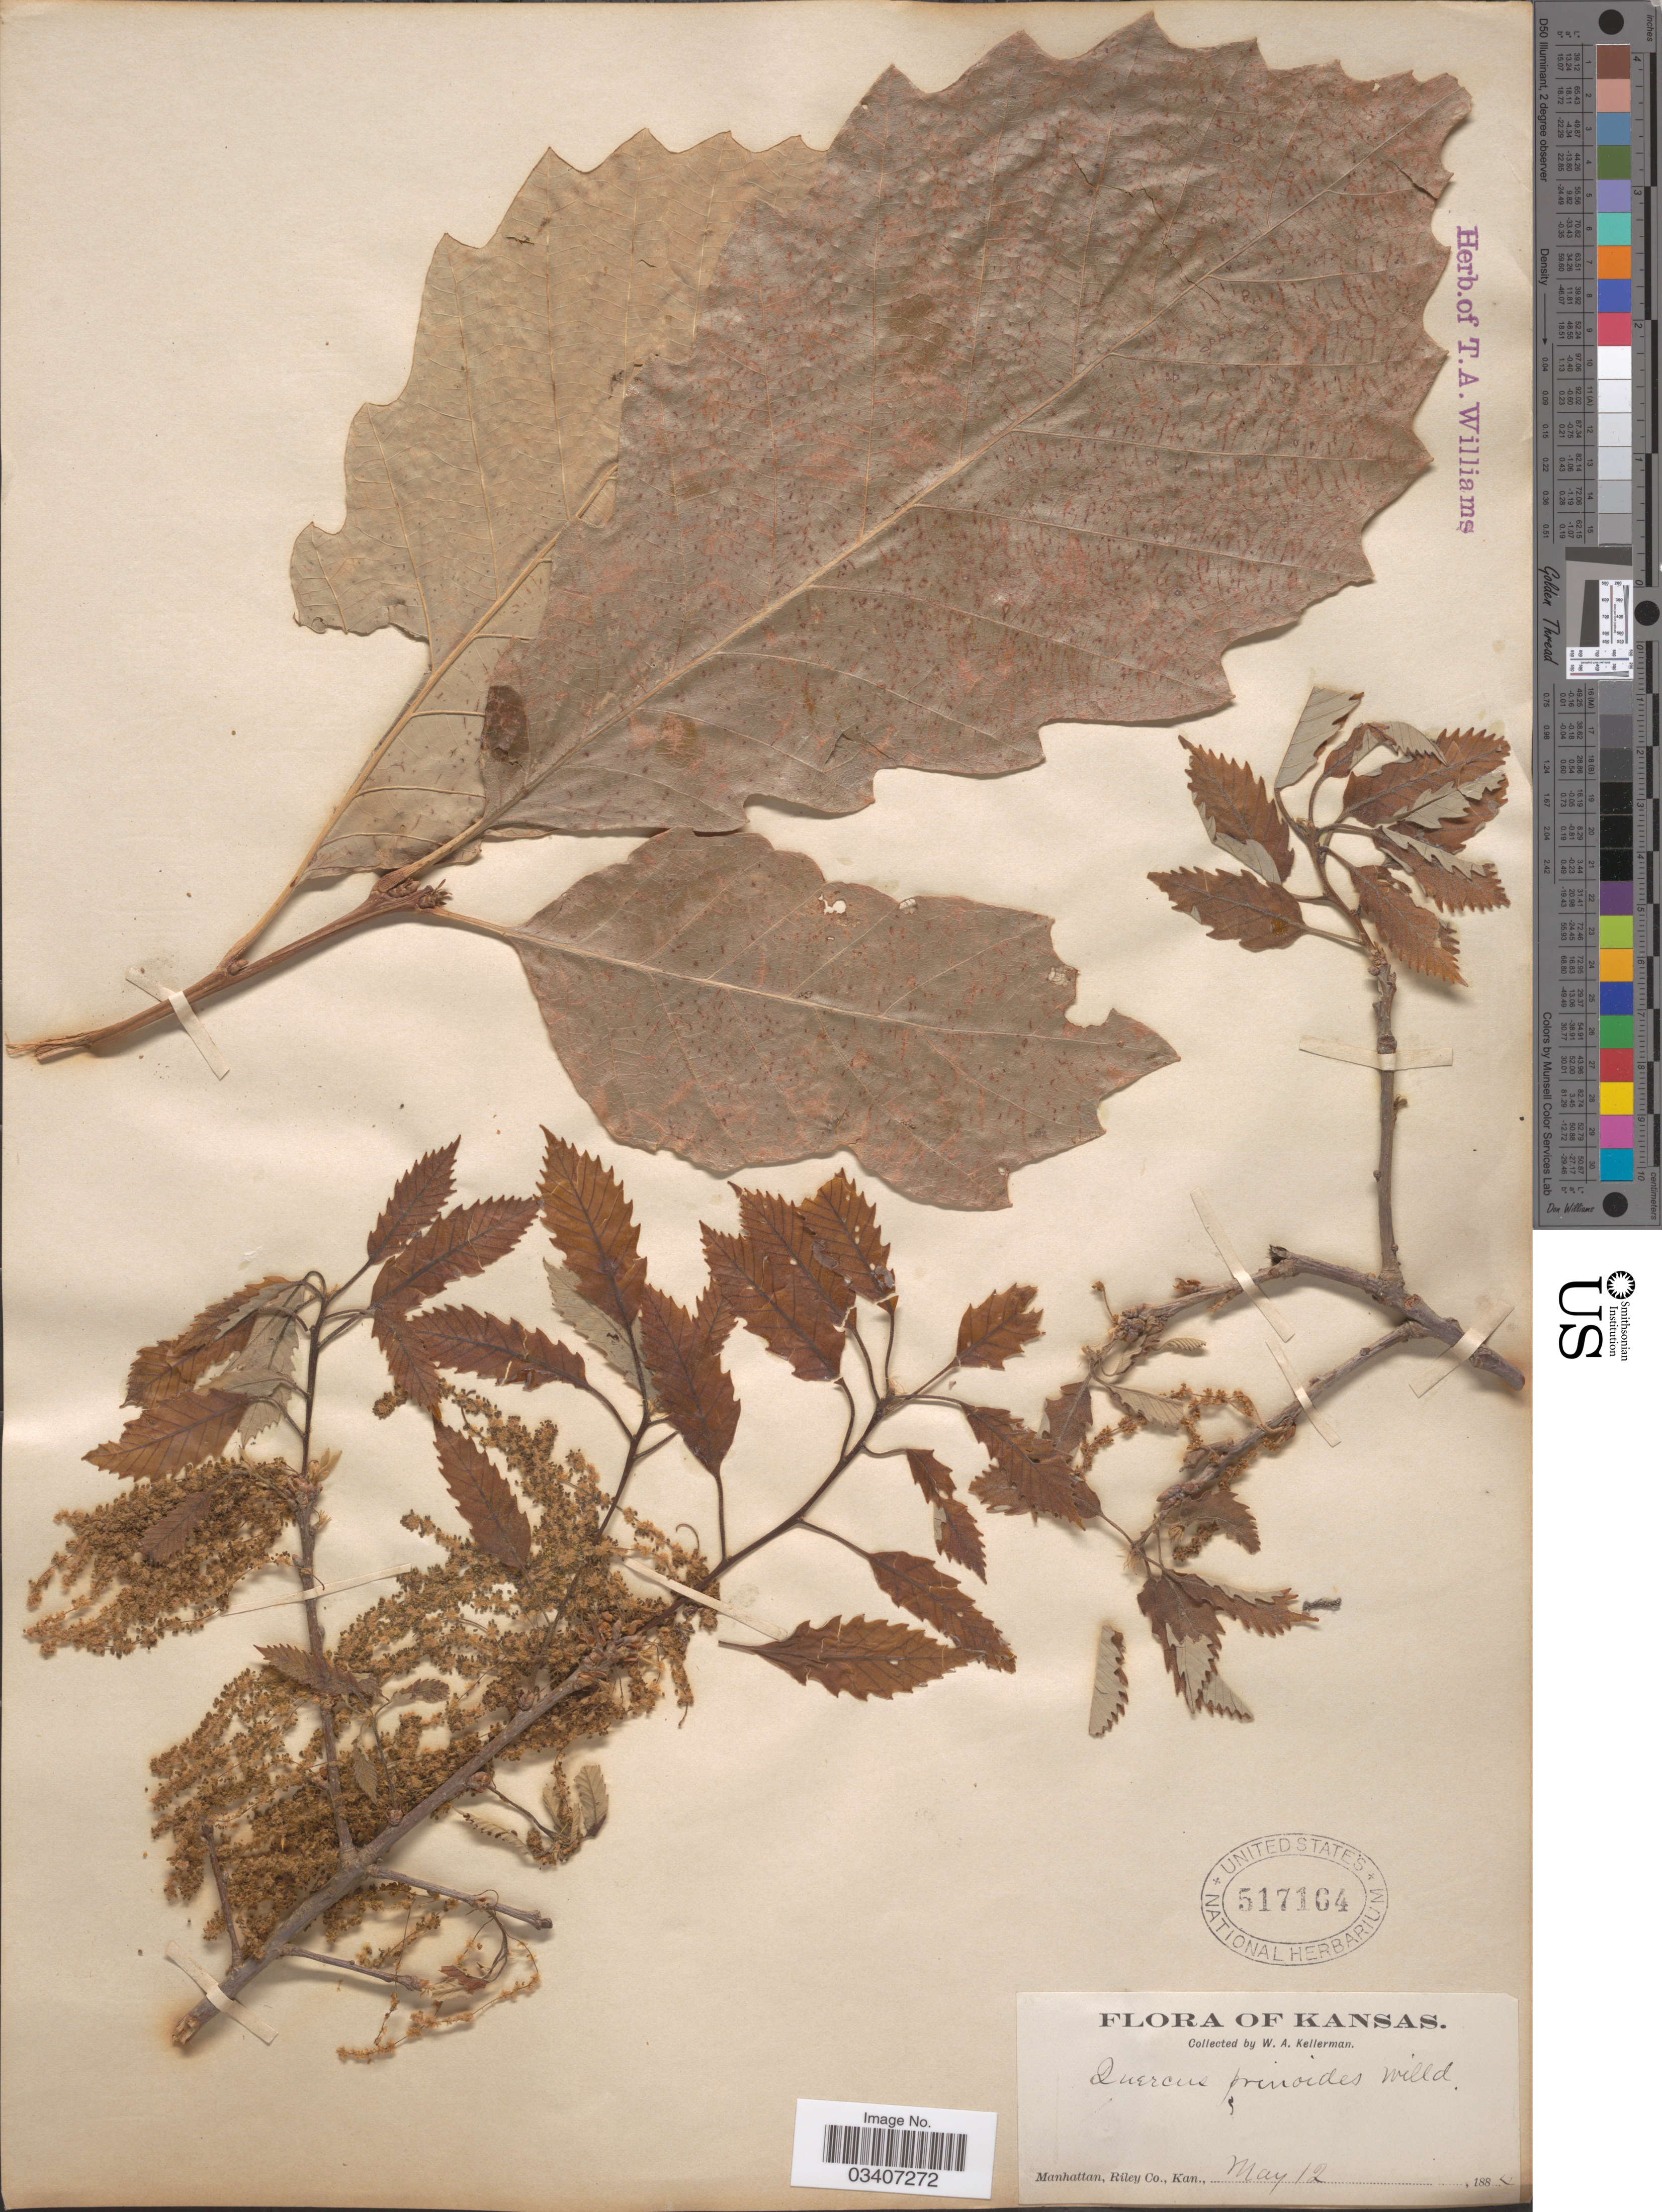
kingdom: Plantae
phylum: Tracheophyta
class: Magnoliopsida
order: Fagales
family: Fagaceae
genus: Quercus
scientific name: Quercus muehlenbergii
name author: Engelm.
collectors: W. Kellerman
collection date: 1884-05-12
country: United States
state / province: Kansas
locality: Manhattan, Riley Co.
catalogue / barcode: US 517164